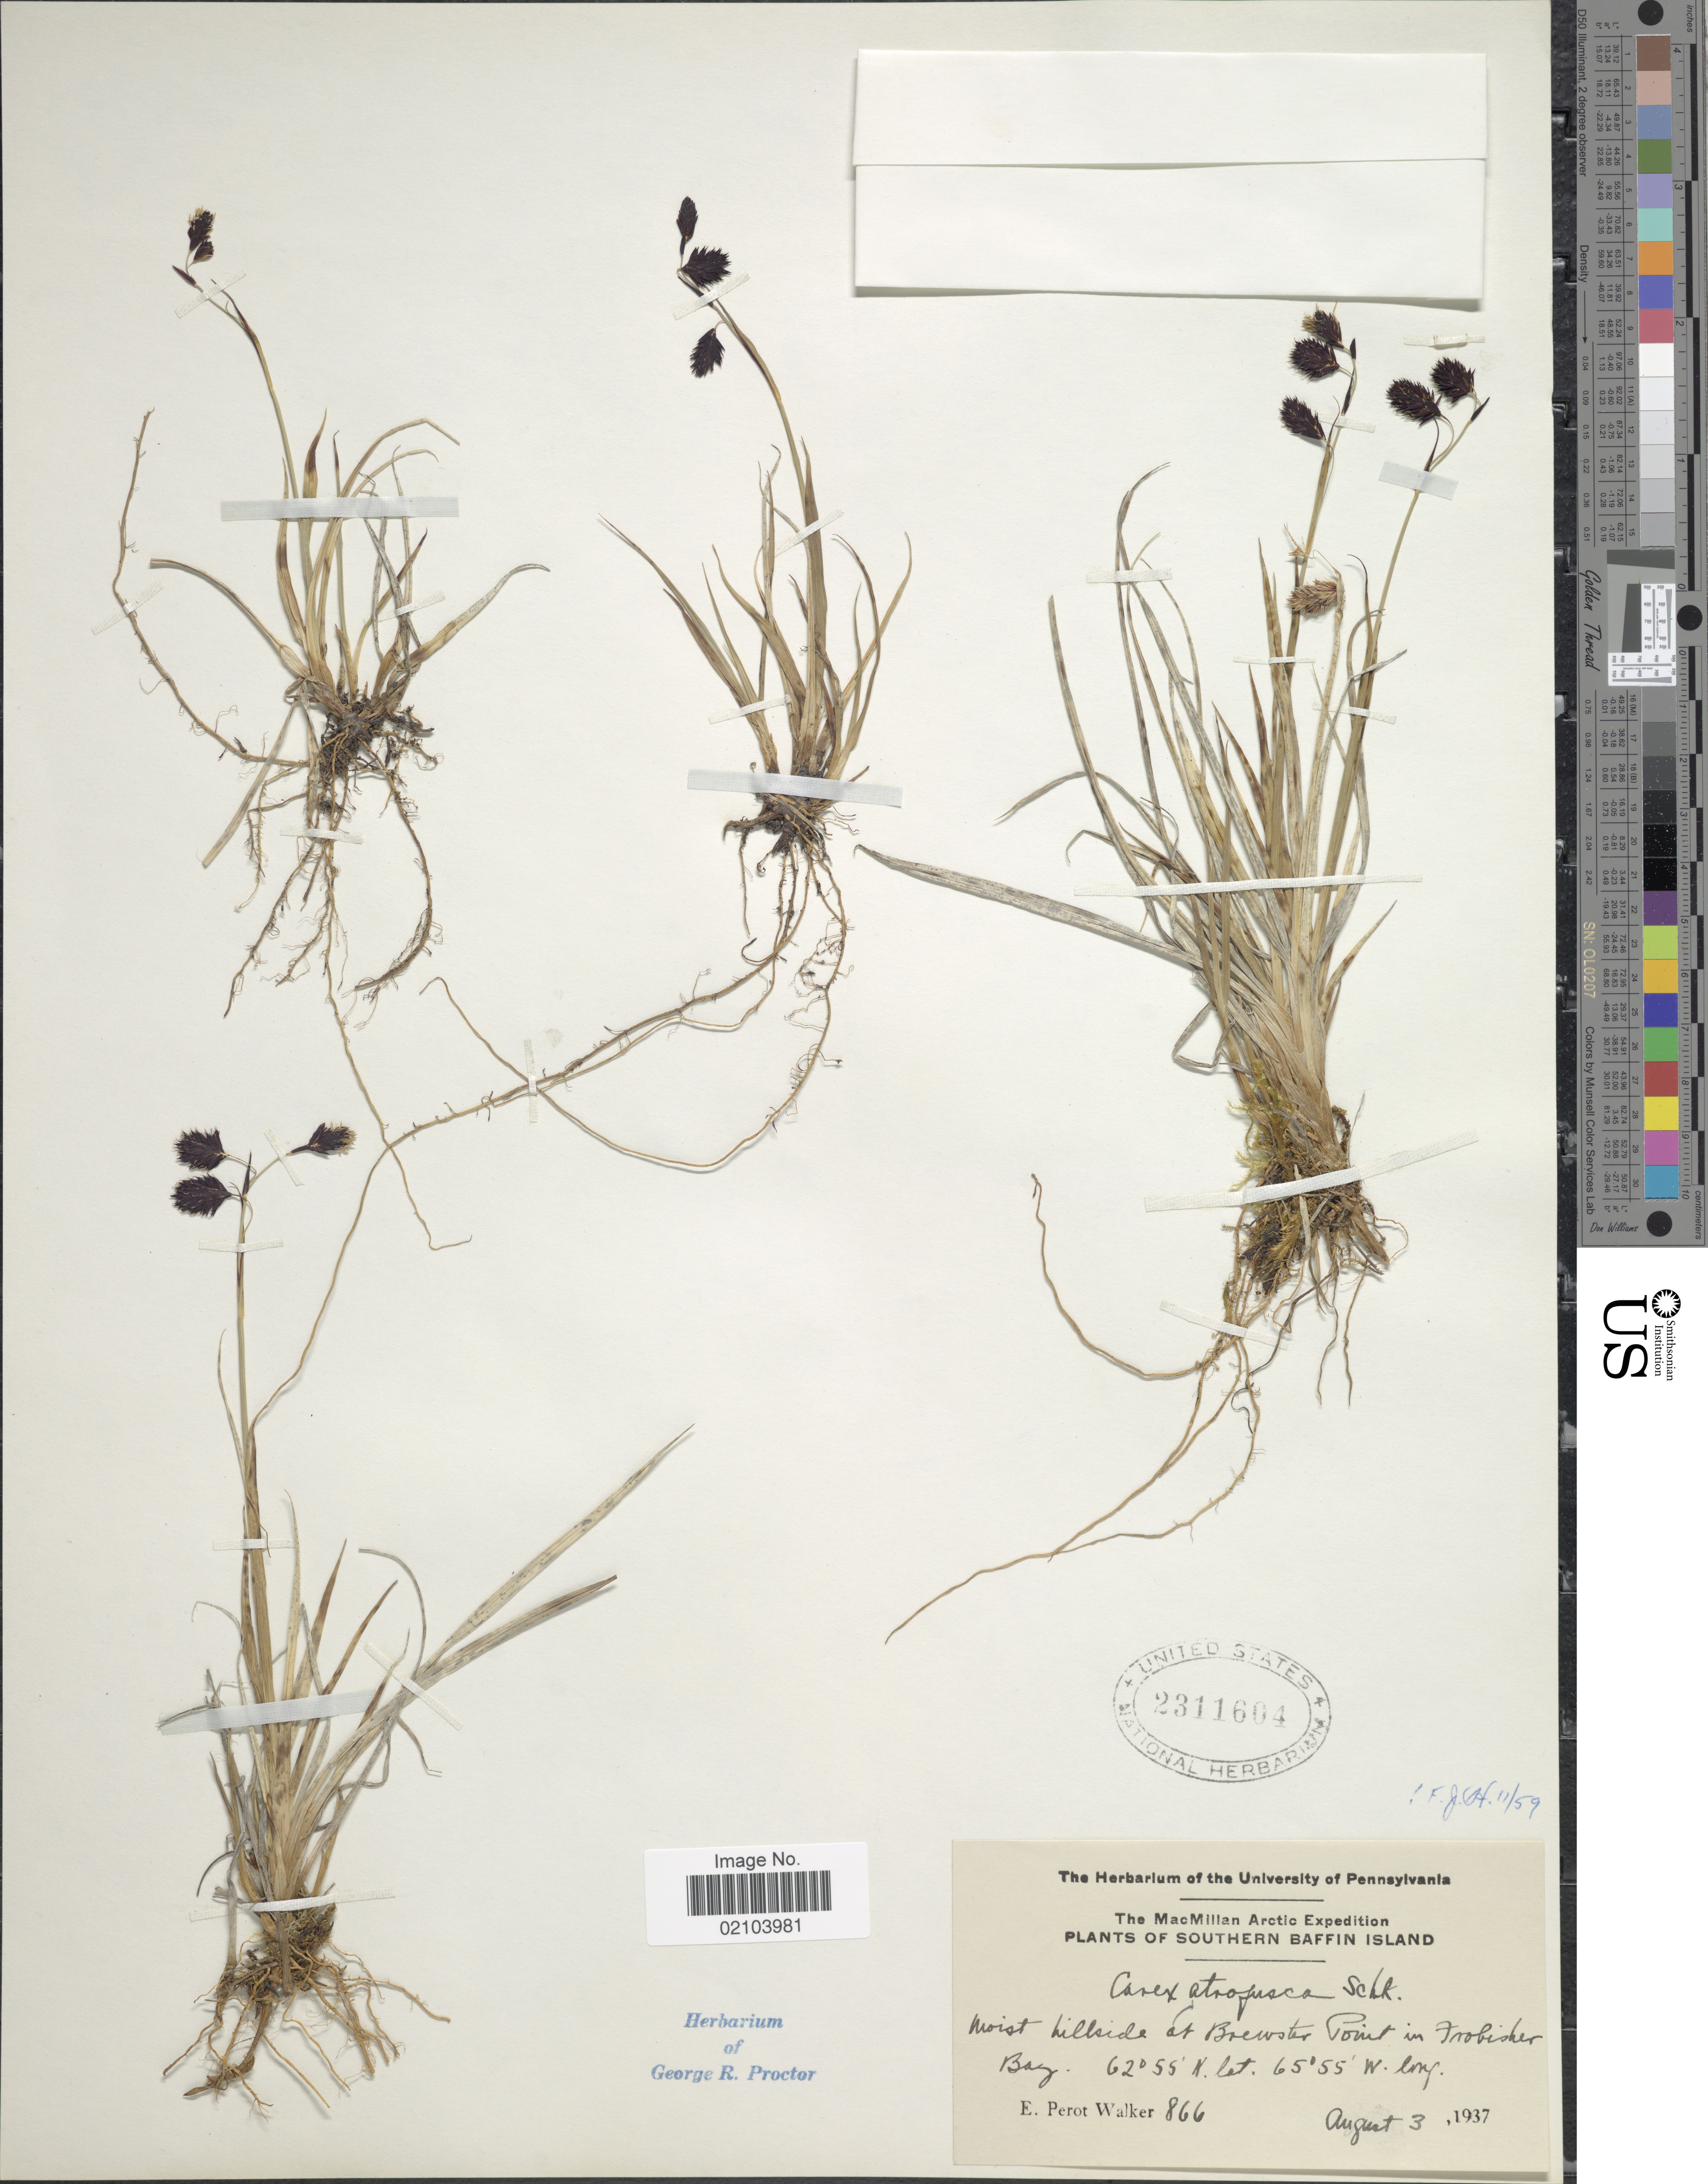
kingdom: Plantae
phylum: Tracheophyta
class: Liliopsida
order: Poales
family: Cyperaceae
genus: Carex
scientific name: Carex atrofusca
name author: Schkuhr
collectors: E. P. Walker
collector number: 866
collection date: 1937-08-03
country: Canada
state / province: Nunavut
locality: Southern Baffin Island. Moist hillside at Brewster Point in Frobisher Bay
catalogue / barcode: US 2311604